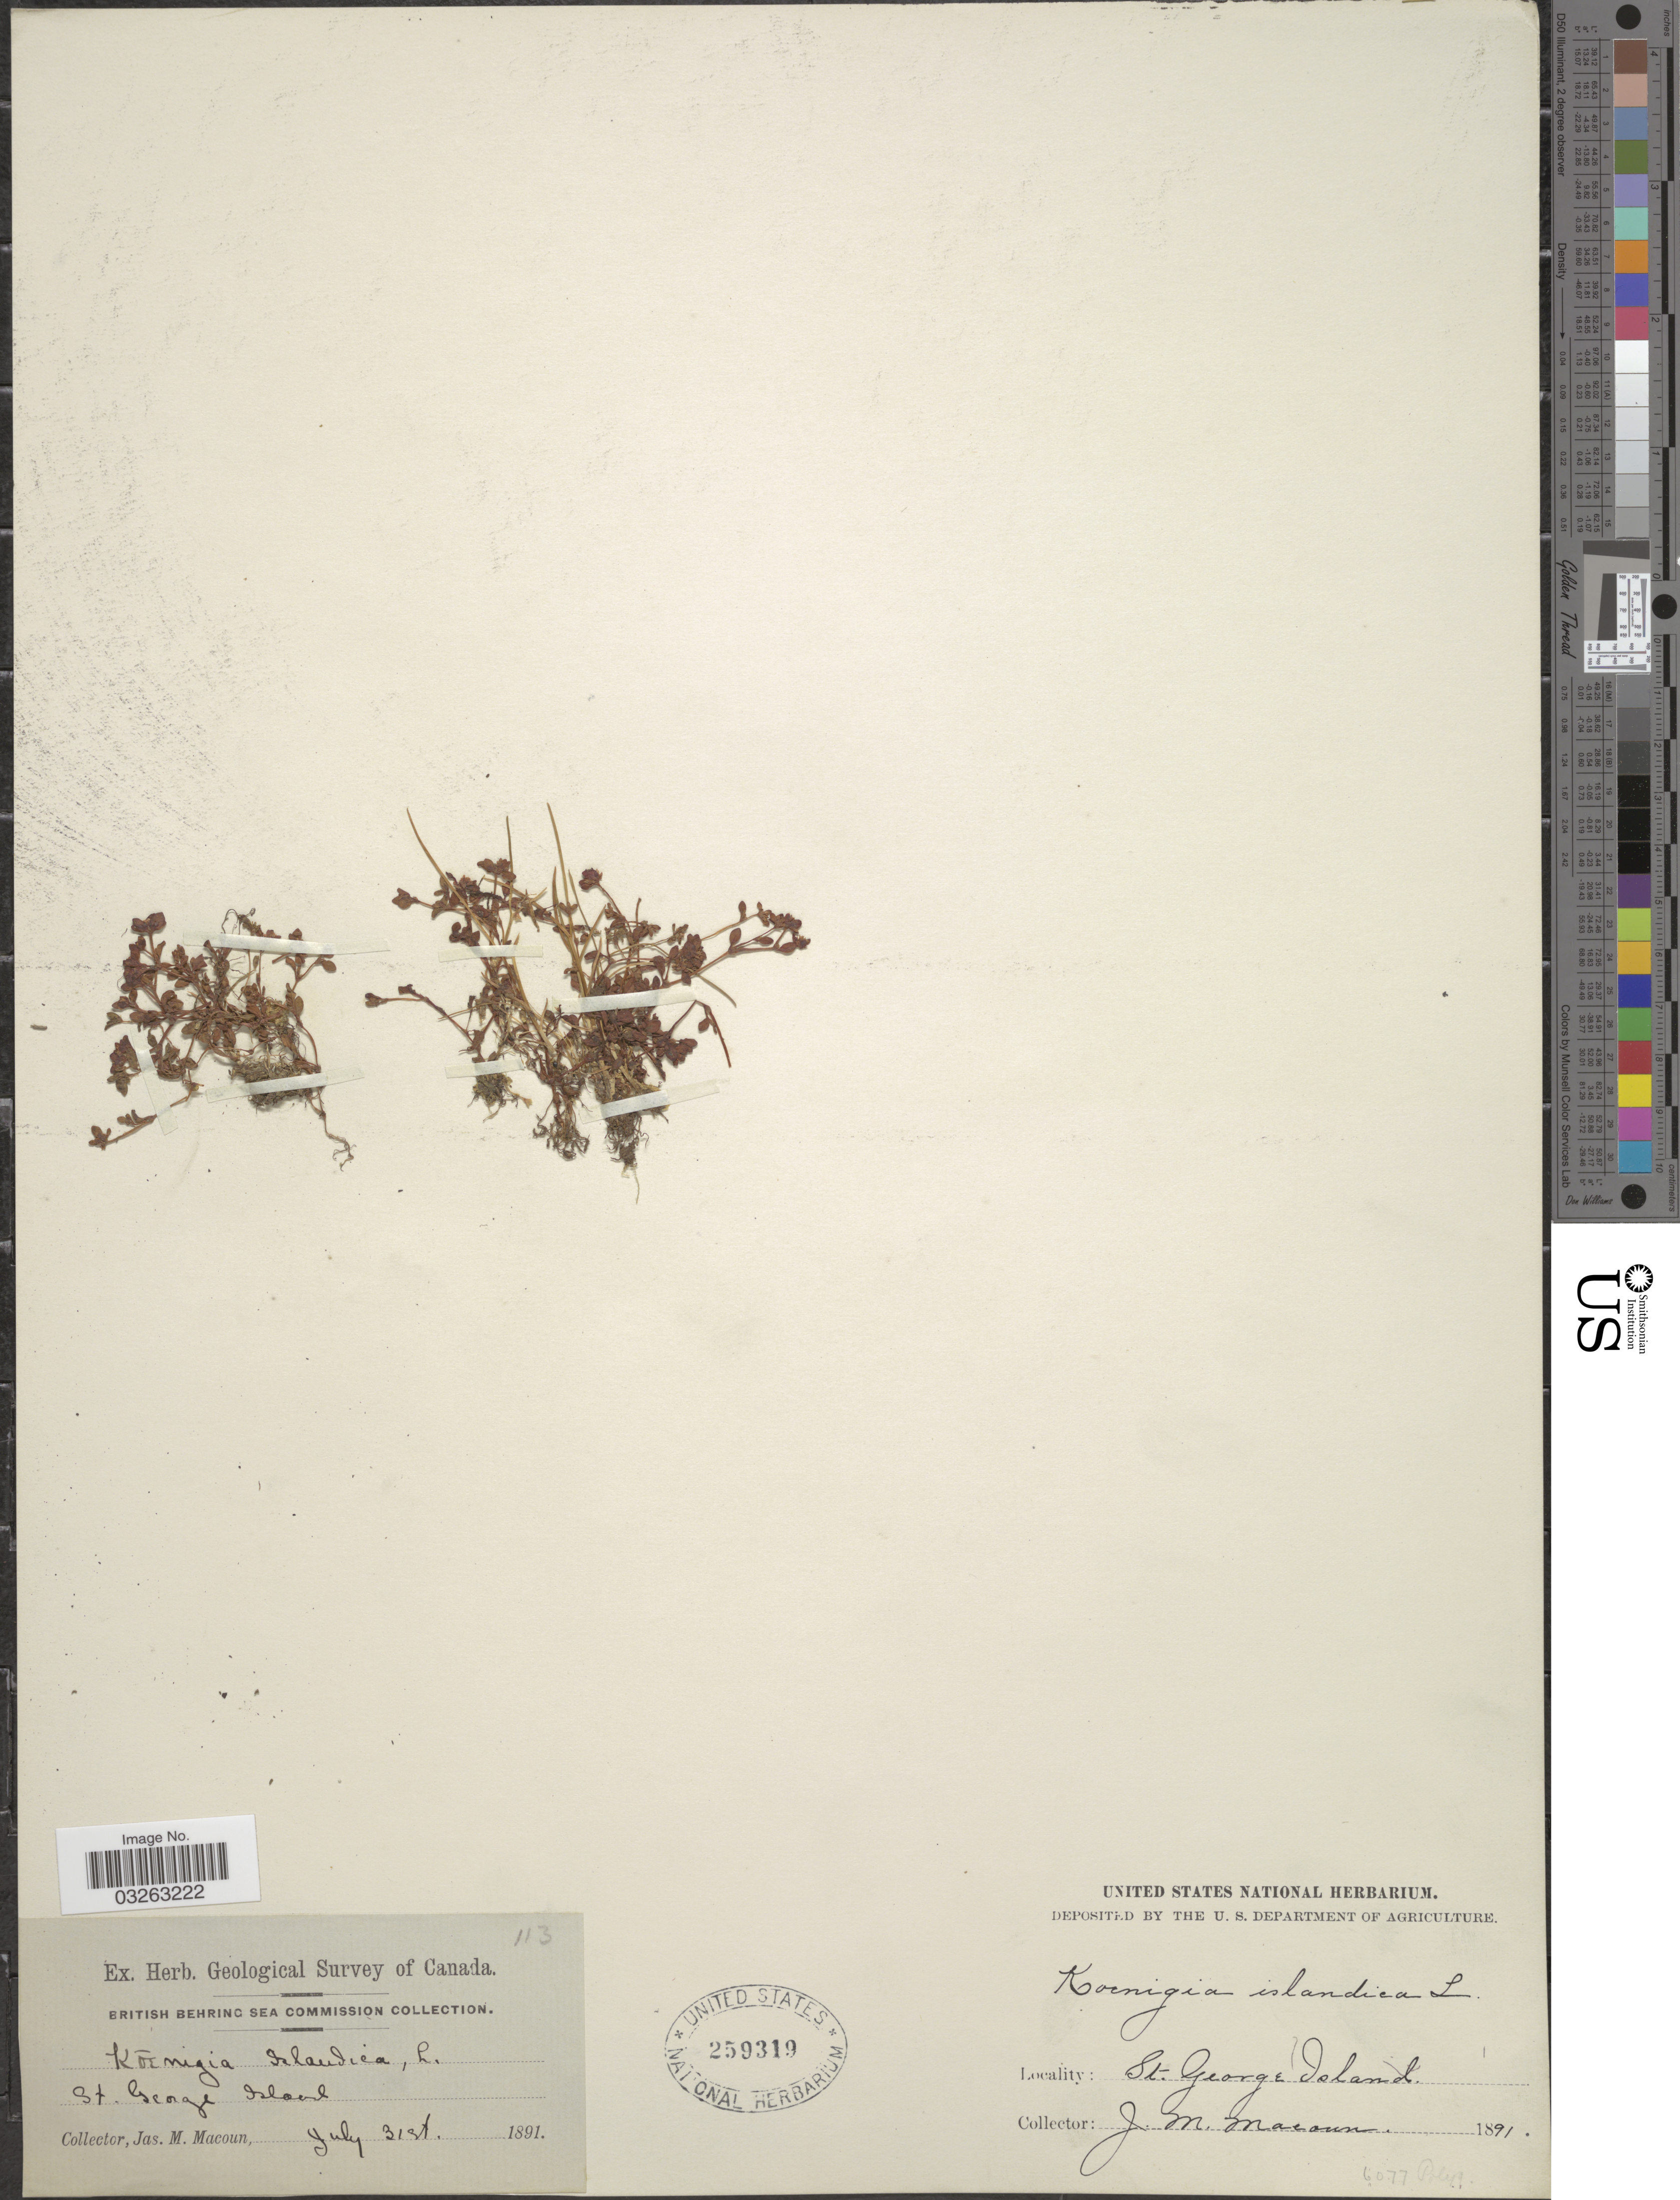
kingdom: Plantae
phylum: Tracheophyta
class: Magnoliopsida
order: Caryophyllales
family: Polygonaceae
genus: Koenigia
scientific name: Koenigia islandica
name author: L.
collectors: J. M. Macoun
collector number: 113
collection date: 1891-07-31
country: United States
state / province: Alaska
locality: St. George Island.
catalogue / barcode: US 259319